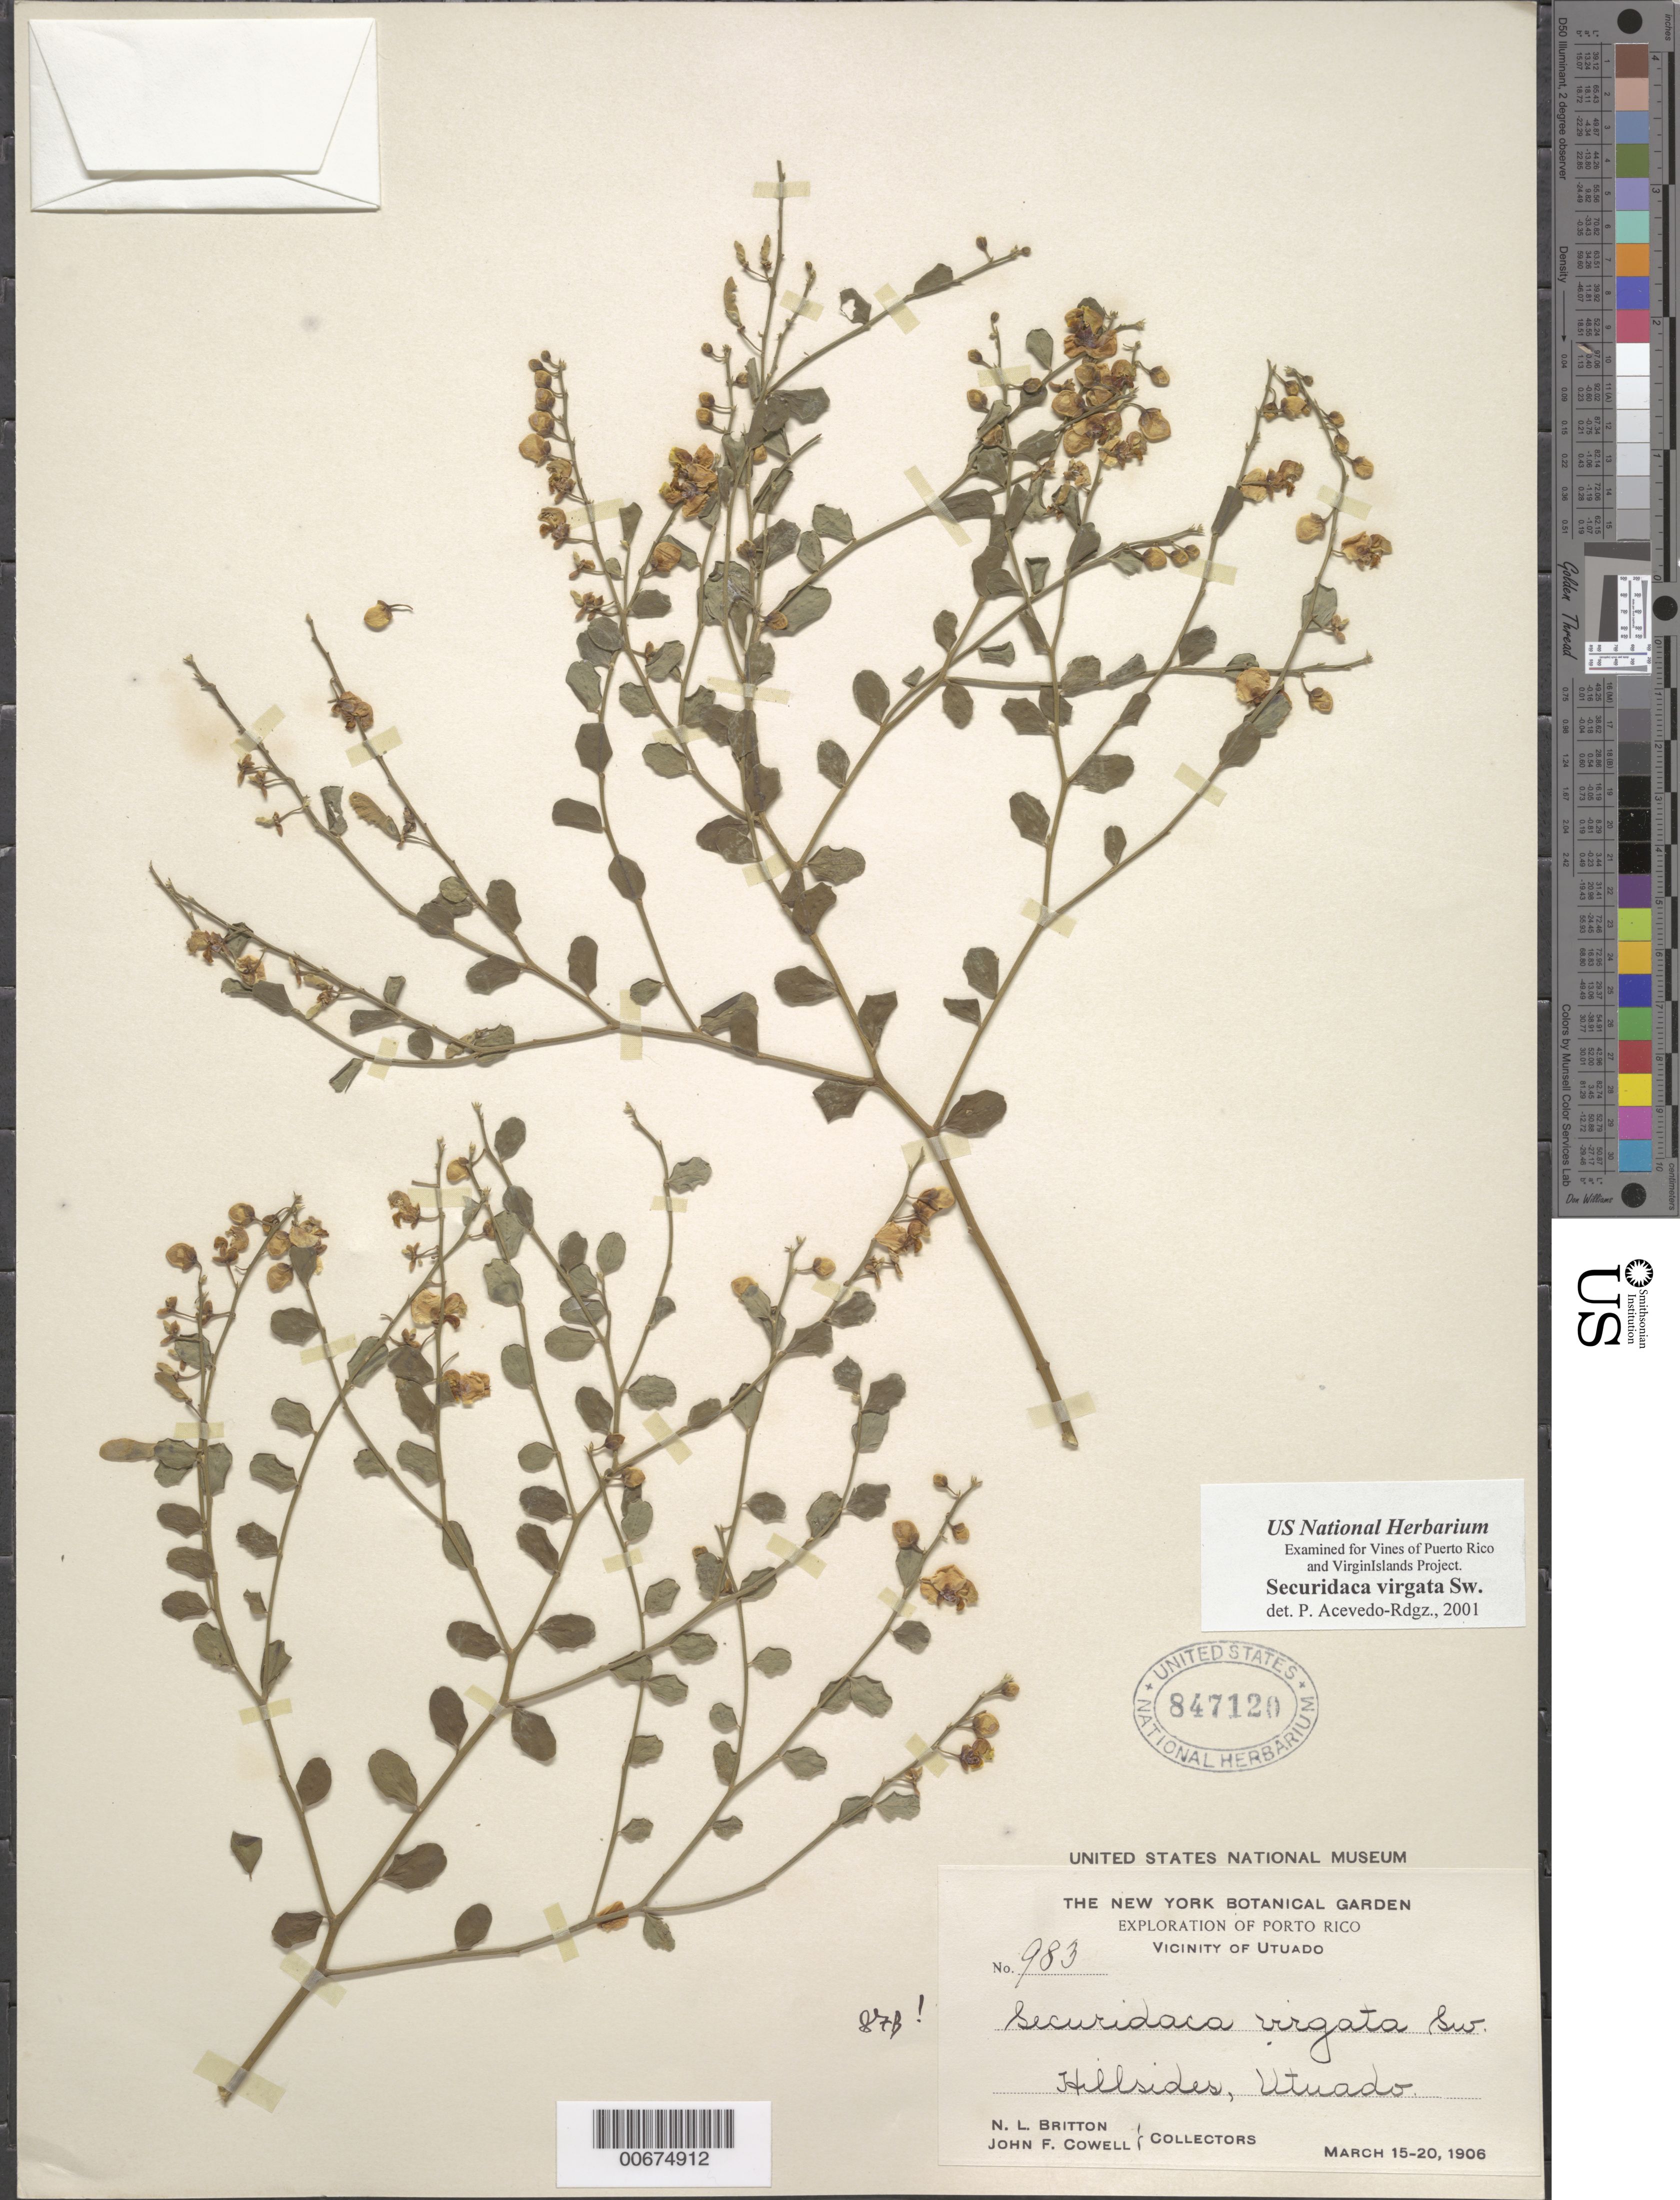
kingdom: Plantae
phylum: Tracheophyta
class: Magnoliopsida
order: Fabales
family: Polygalaceae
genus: Securidaca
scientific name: Securidaca virgata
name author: Sw.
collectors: N. Britton & J. F. Cowell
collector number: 983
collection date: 1906-03-15/1906-03-20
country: Puerto Rico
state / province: Utuado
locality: Vicinity of Utuado. Hillside, Utuado.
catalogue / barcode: US 847120